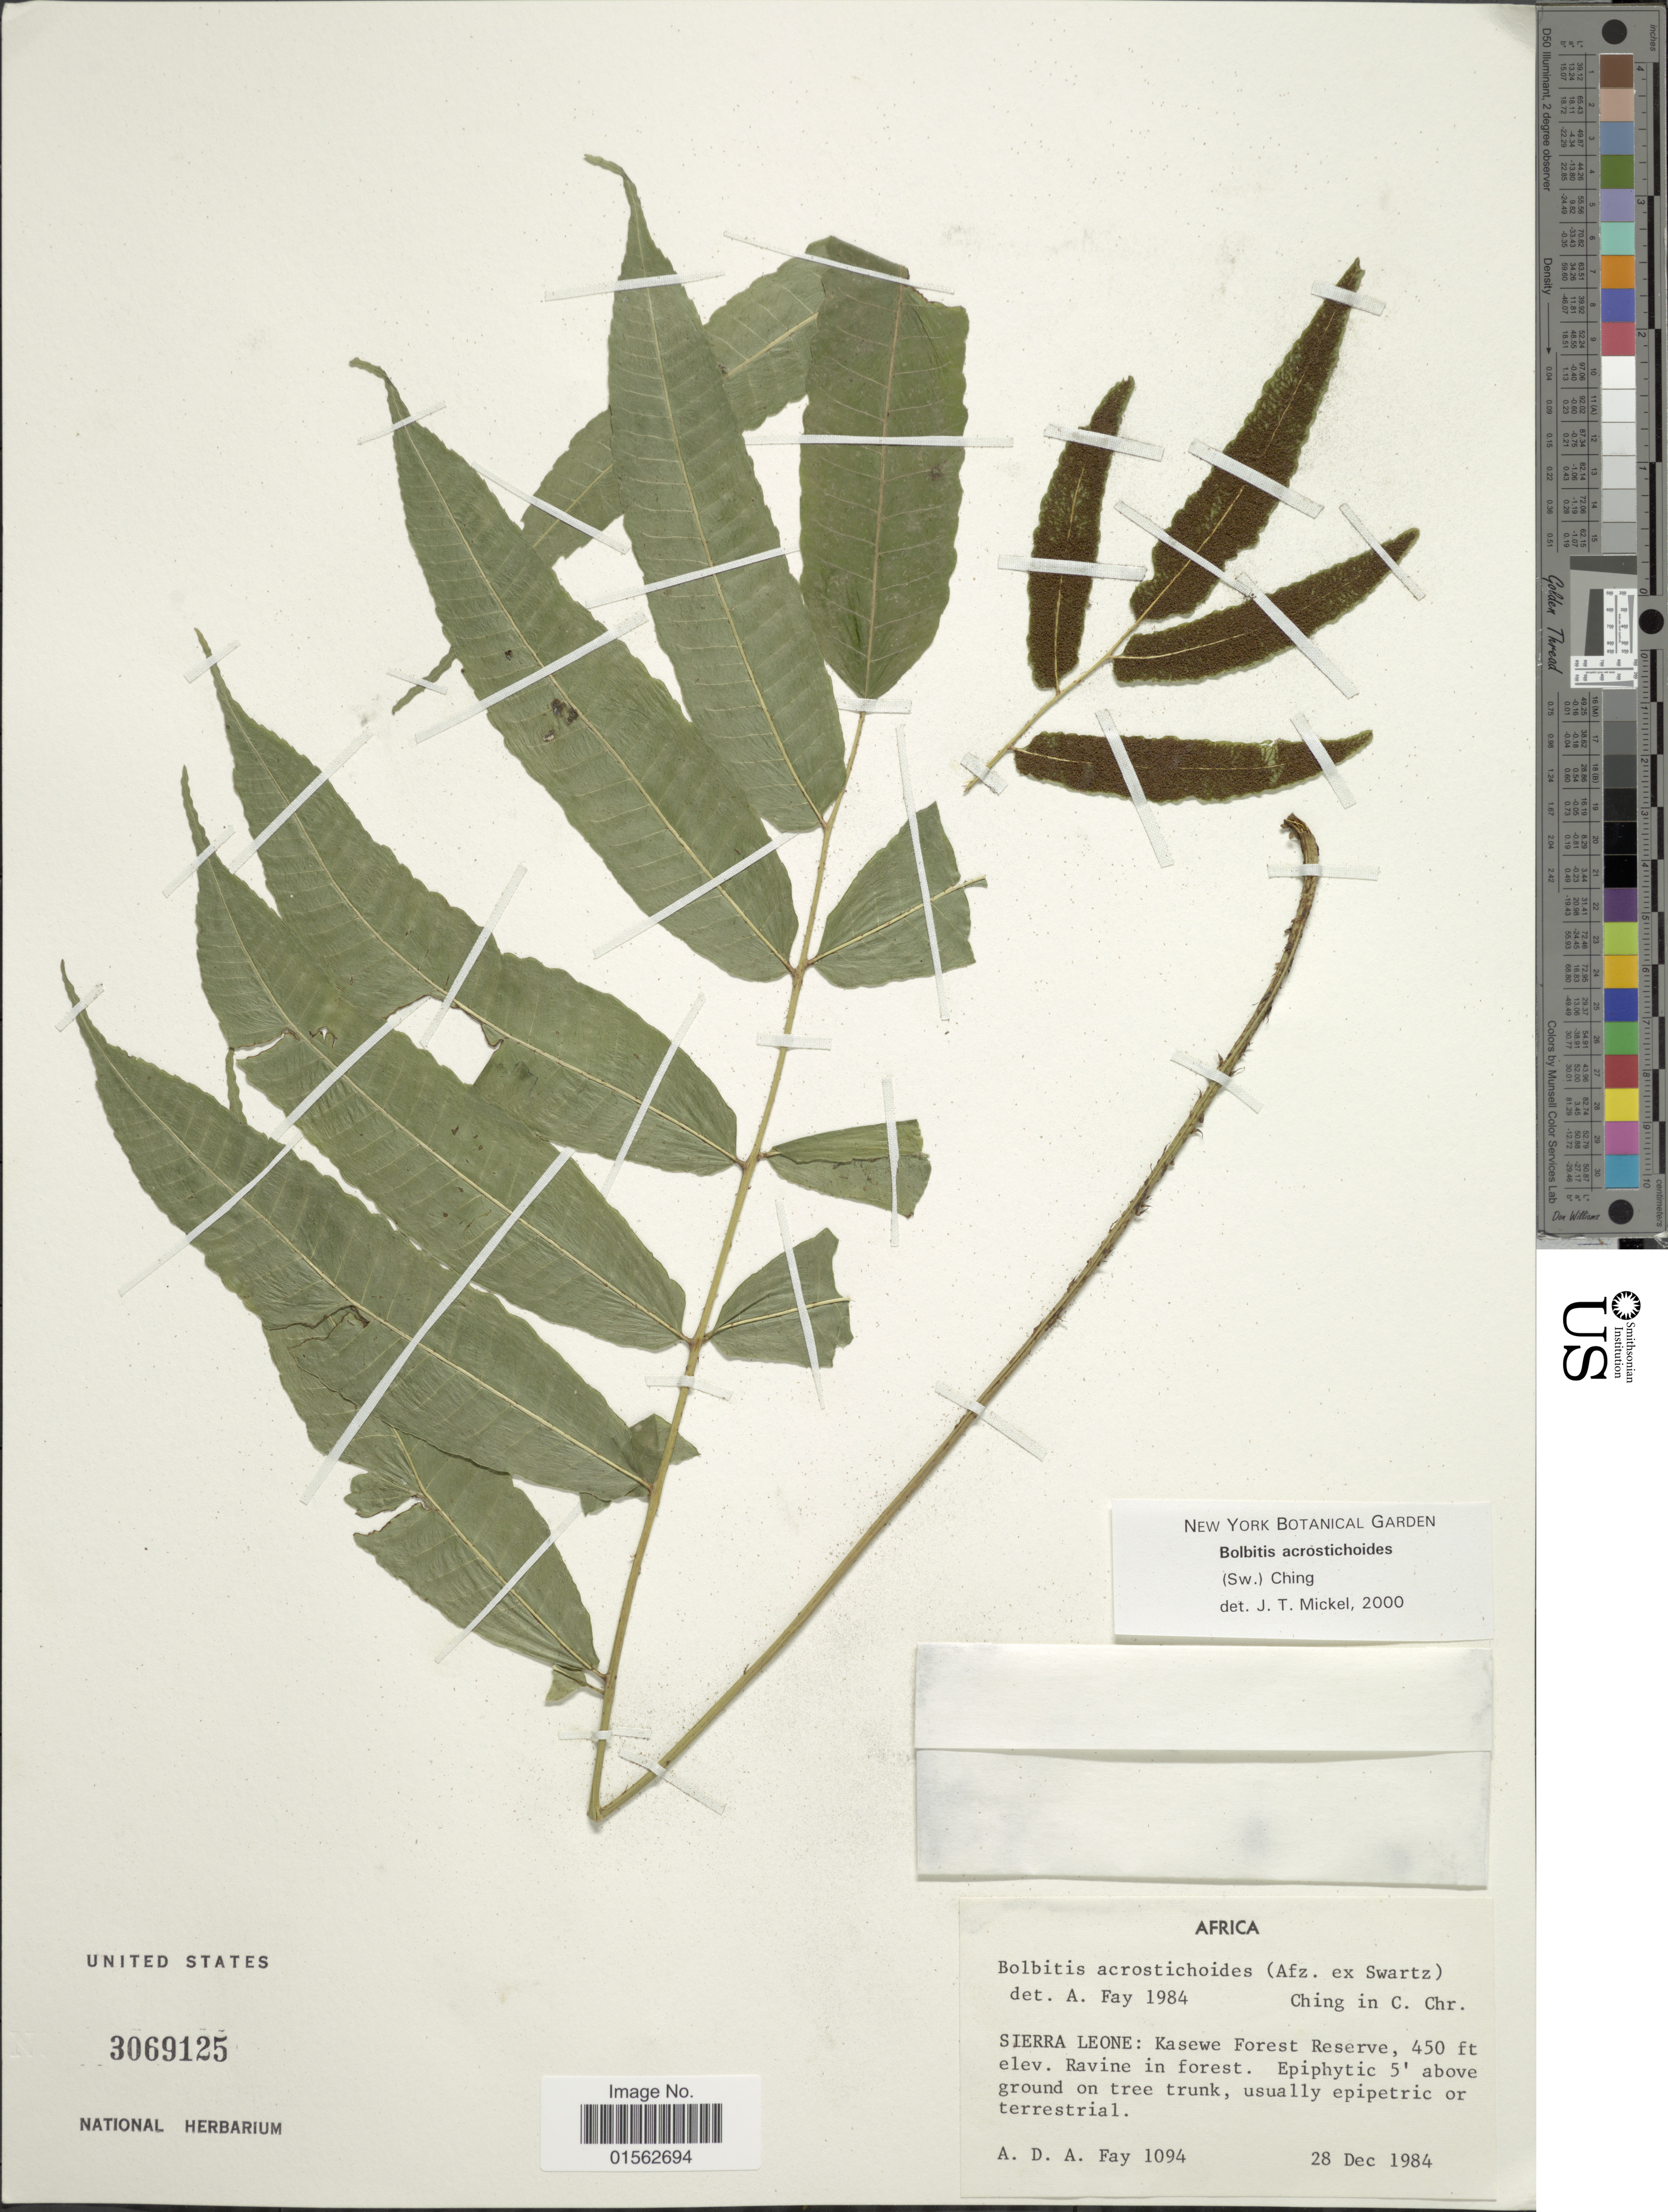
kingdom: Plantae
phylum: Tracheophyta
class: Polypodiopsida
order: Polypodiales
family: Dryopteridaceae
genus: Bolbitis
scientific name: Bolbitis acrostichoides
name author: (Hook.) Ching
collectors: A. Fay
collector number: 1094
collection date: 1984-12-28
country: Sierra Leone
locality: Kasewe Forest Reserve, Ravine in forest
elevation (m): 137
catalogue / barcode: US 3069125